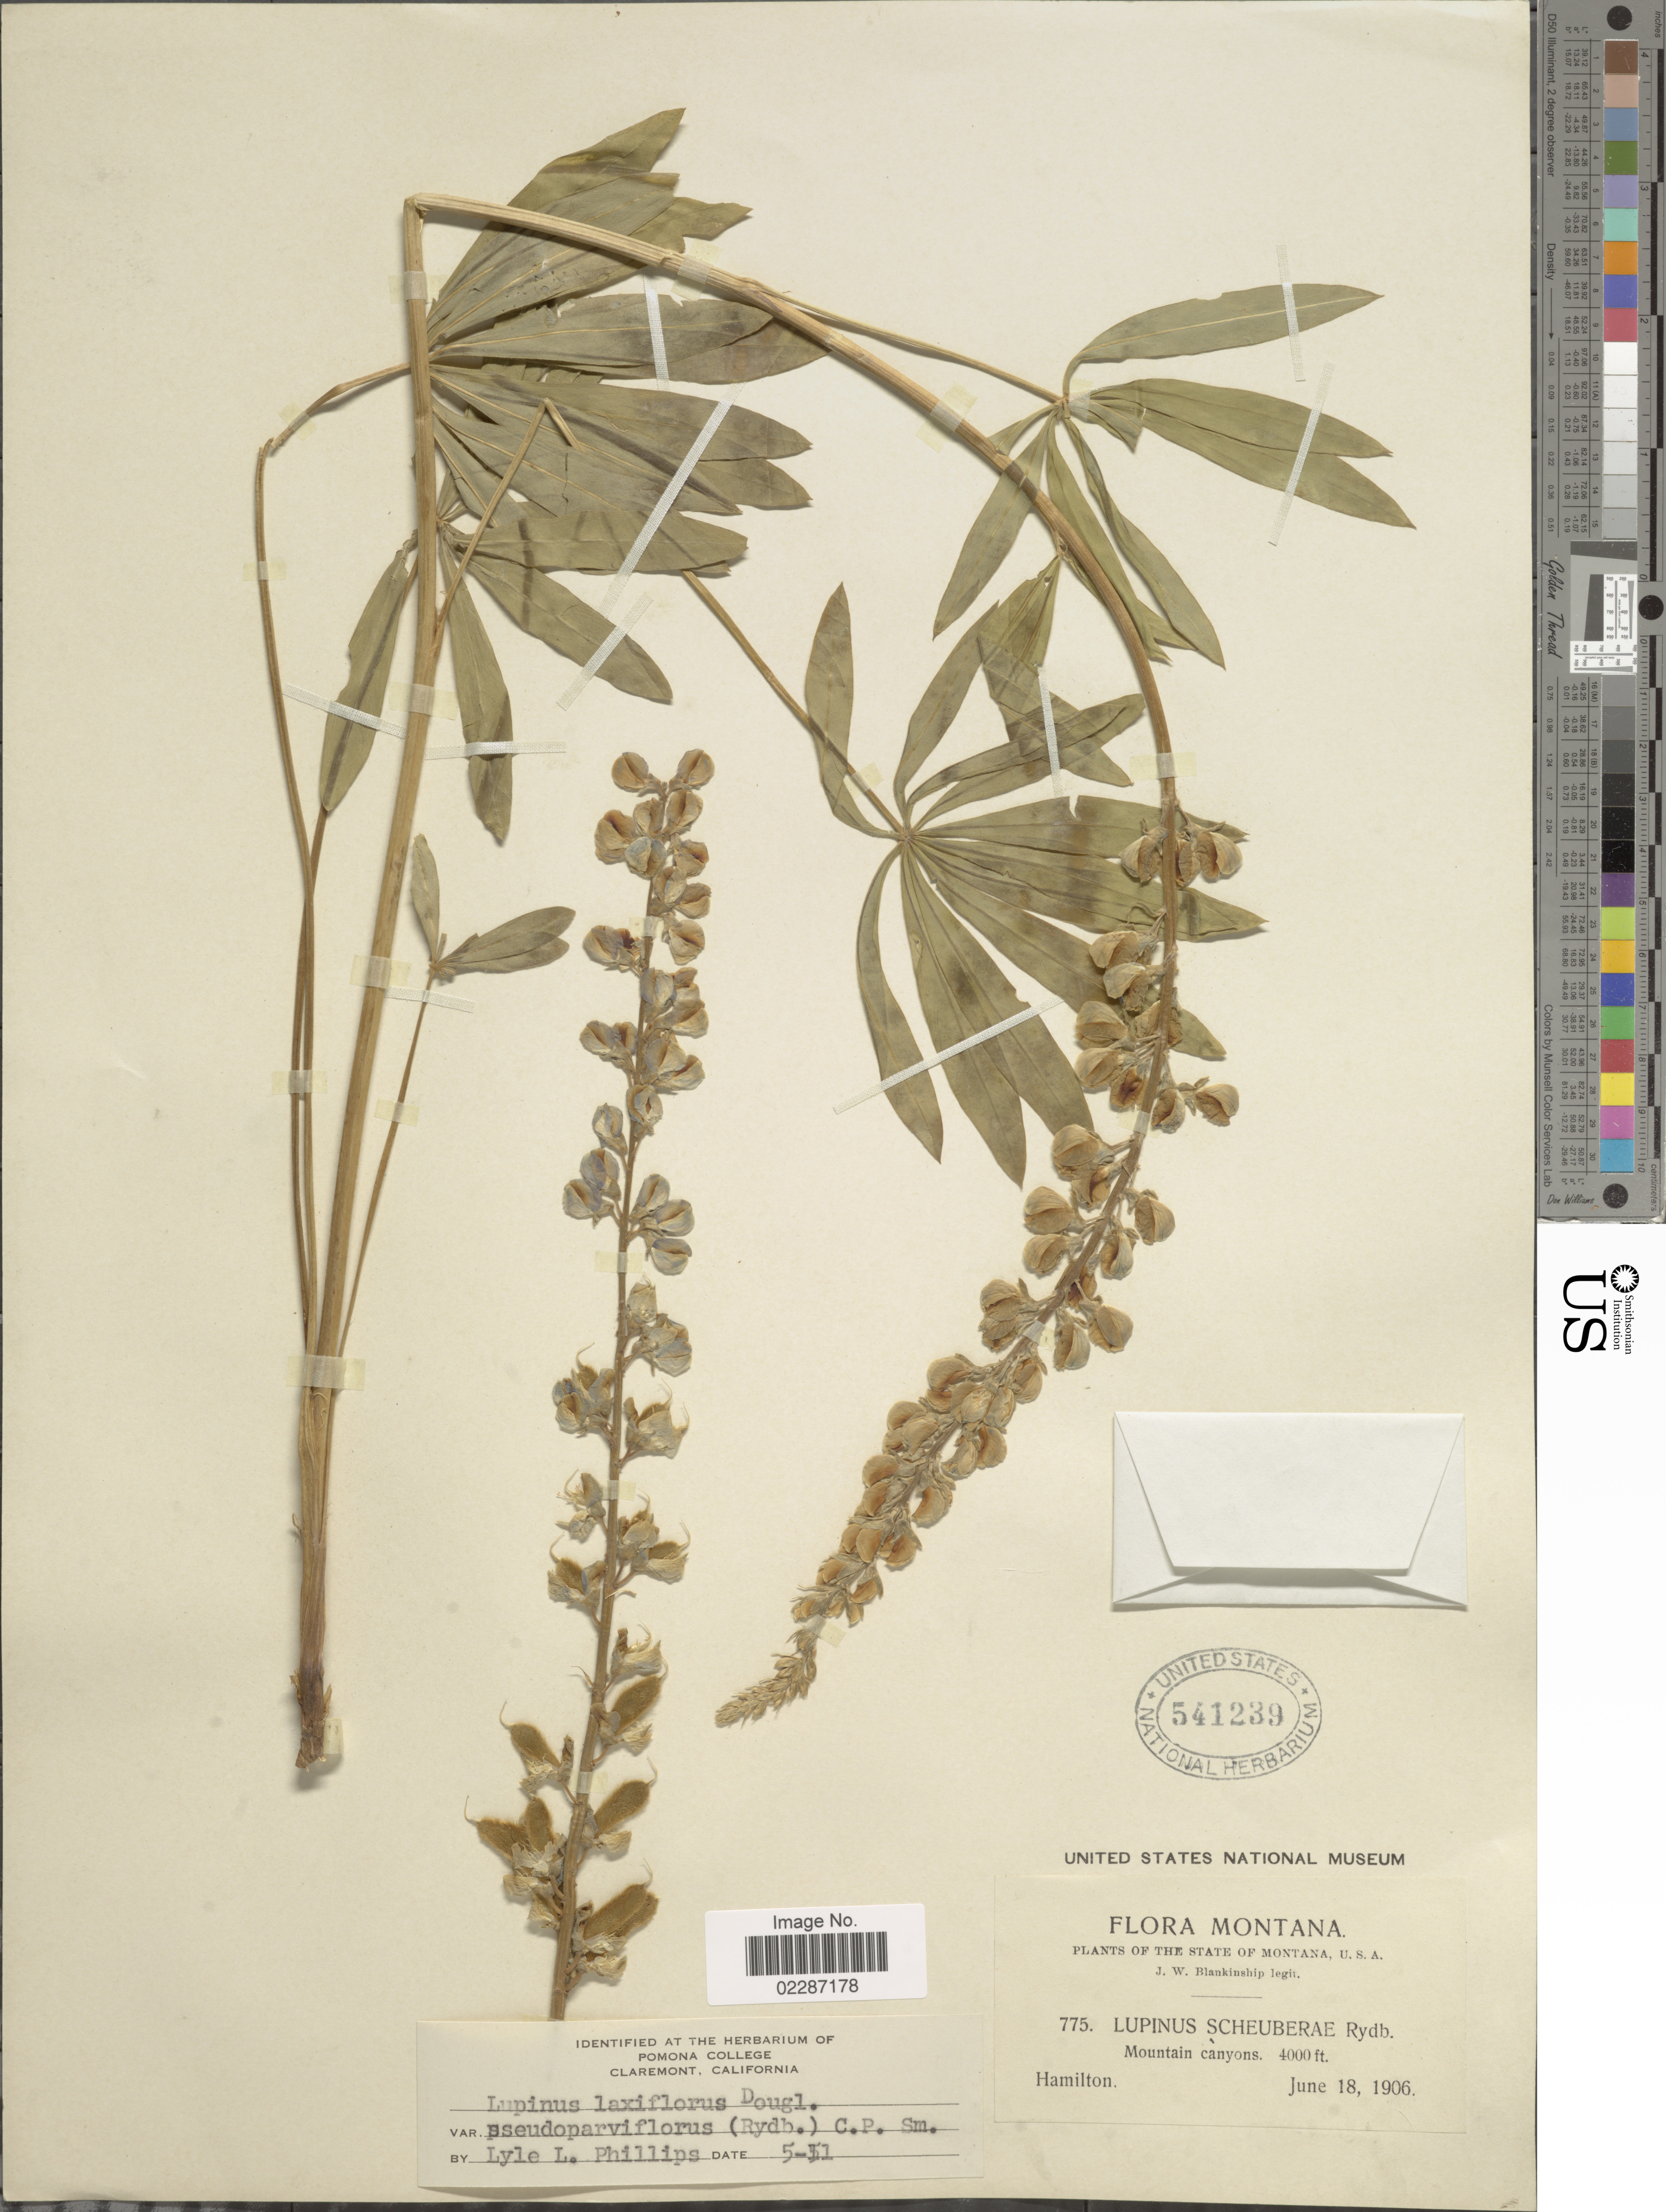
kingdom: Plantae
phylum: Tracheophyta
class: Magnoliopsida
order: Fabales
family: Fabaceae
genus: Lupinus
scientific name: Lupinus pseudoparviflorus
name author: Rydb.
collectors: J. W. Blankinship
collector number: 775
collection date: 1906-06-18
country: United States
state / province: Montana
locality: Mountains Canyons, Hamilton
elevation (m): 1219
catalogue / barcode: US 541239